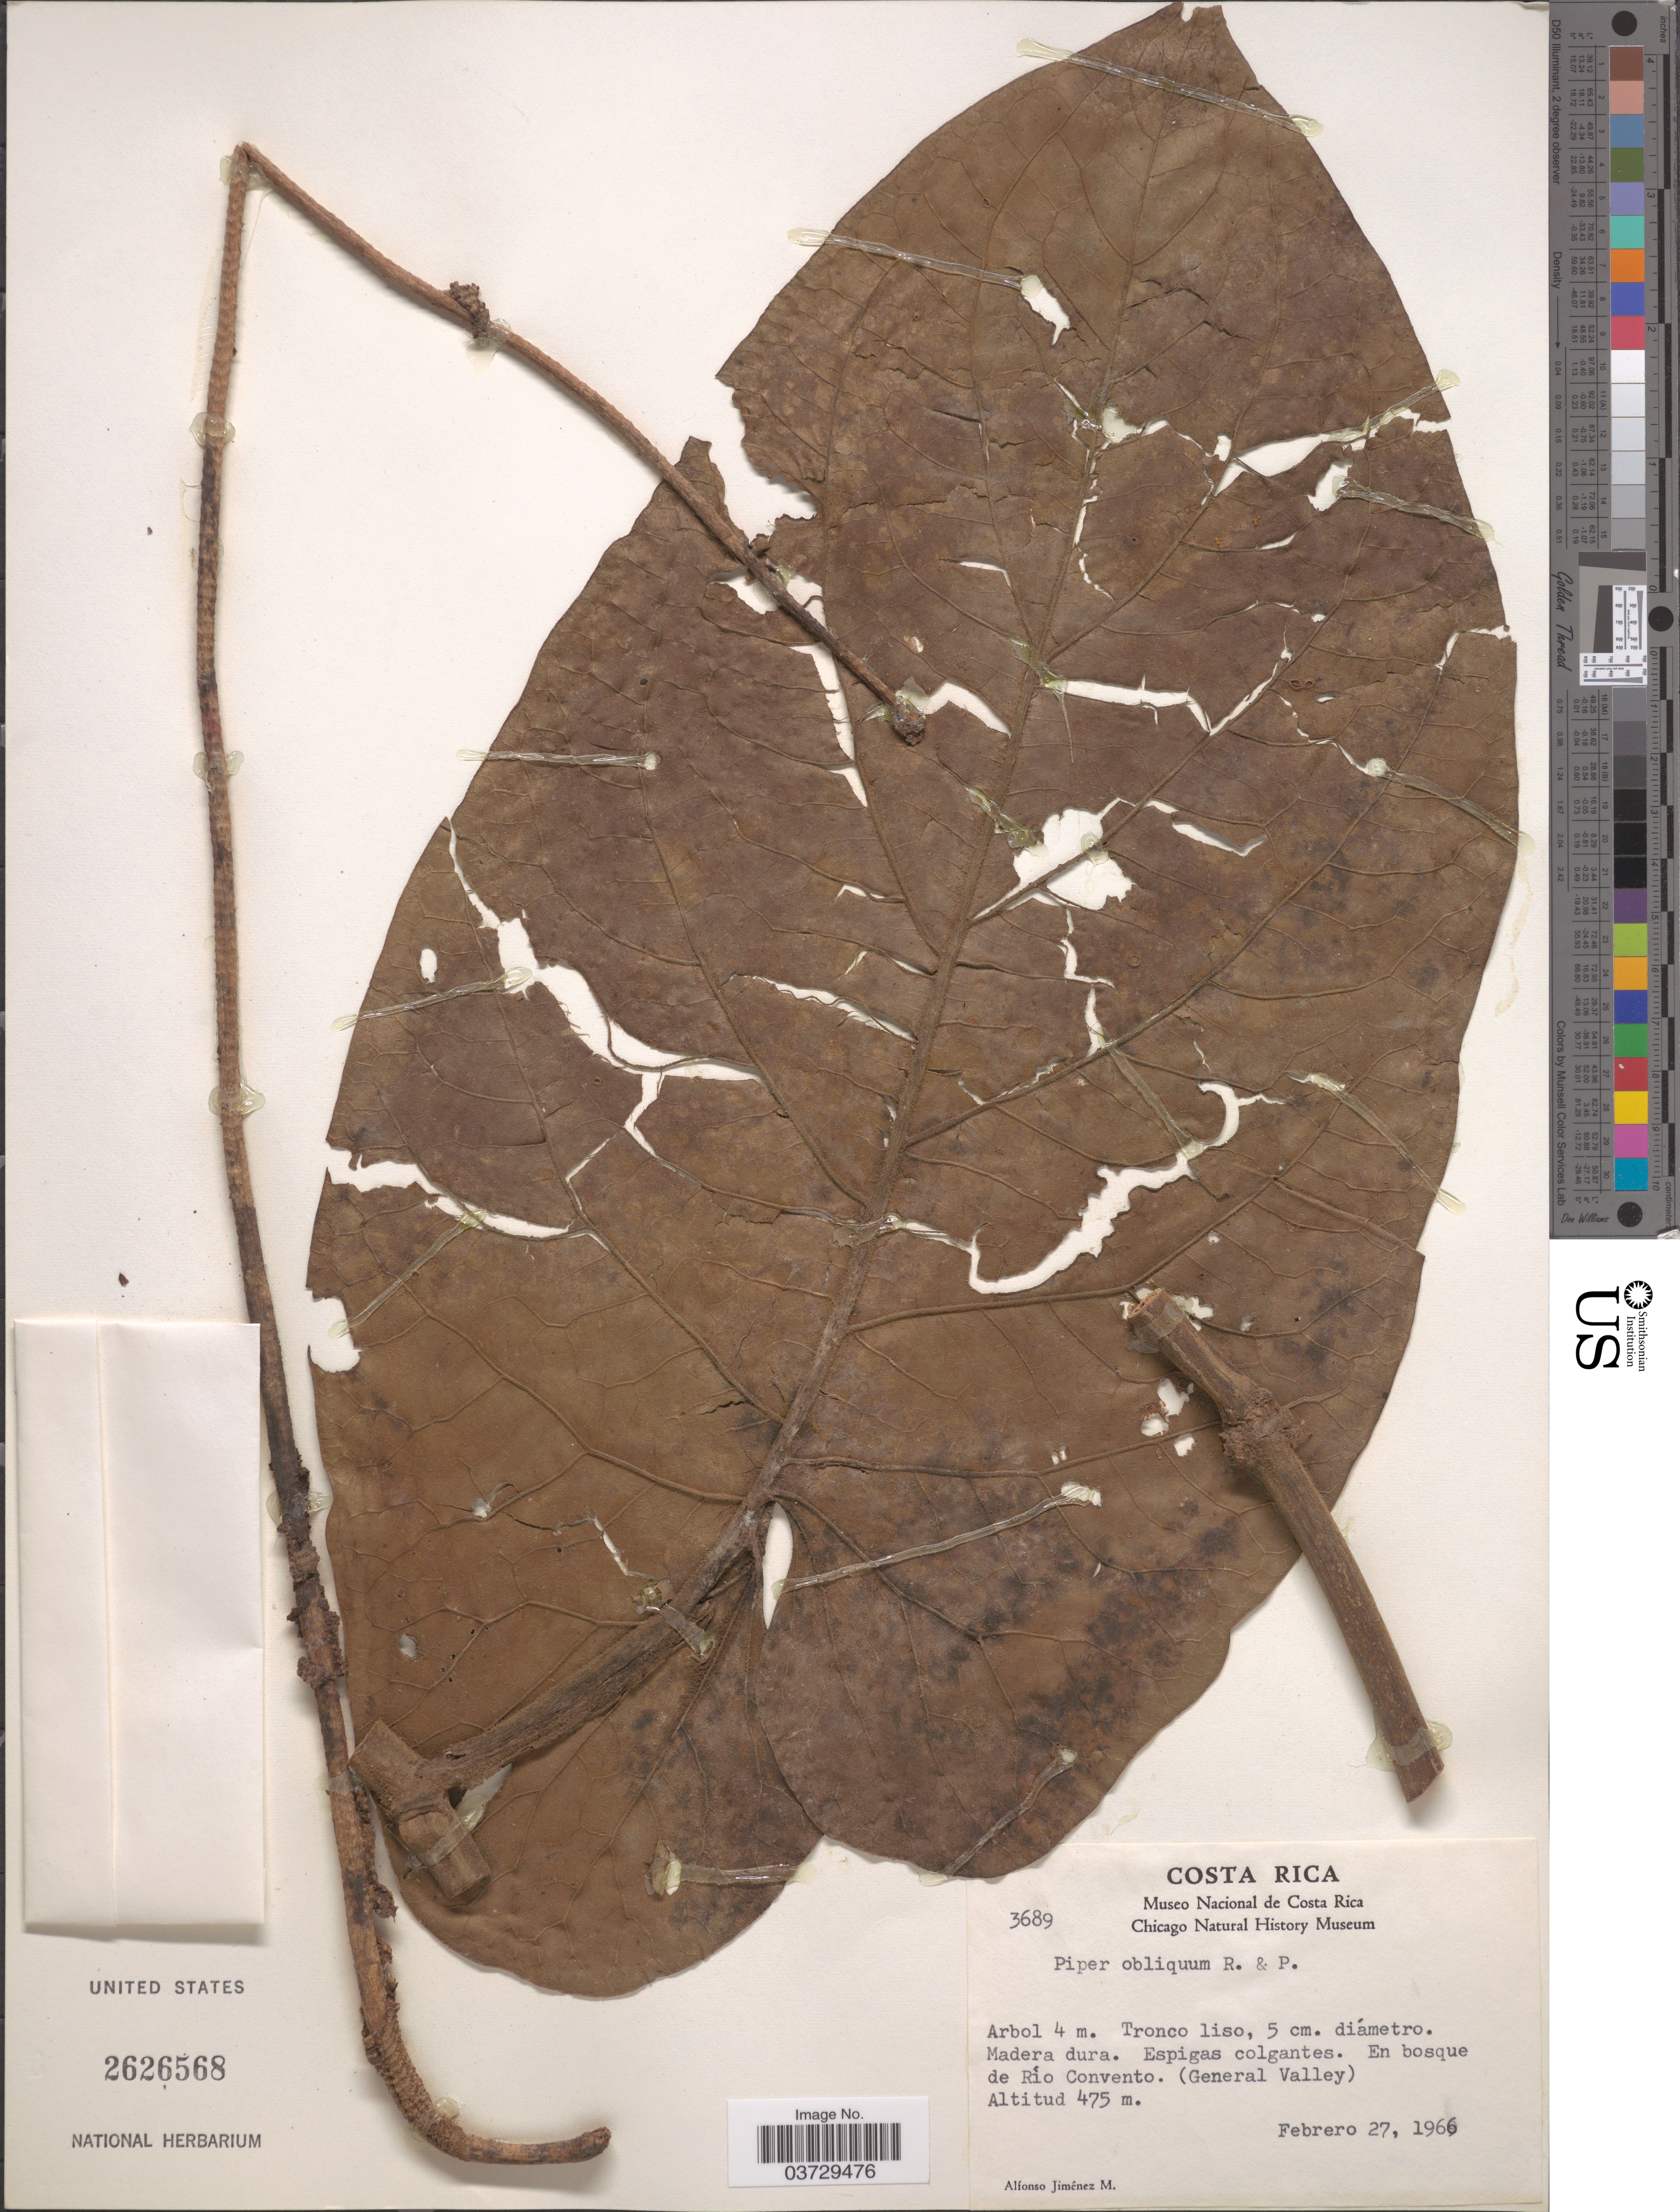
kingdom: Plantae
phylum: Tracheophyta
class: Magnoliopsida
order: Piperales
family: Piperaceae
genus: Piper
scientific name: Piper obliquum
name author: Ruiz & Pav.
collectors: A. Jimenez M.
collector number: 3689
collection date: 1966-02-27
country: Costa Rica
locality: En bosque de Río Convento. (General Valley).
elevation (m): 475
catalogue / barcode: US 2626568